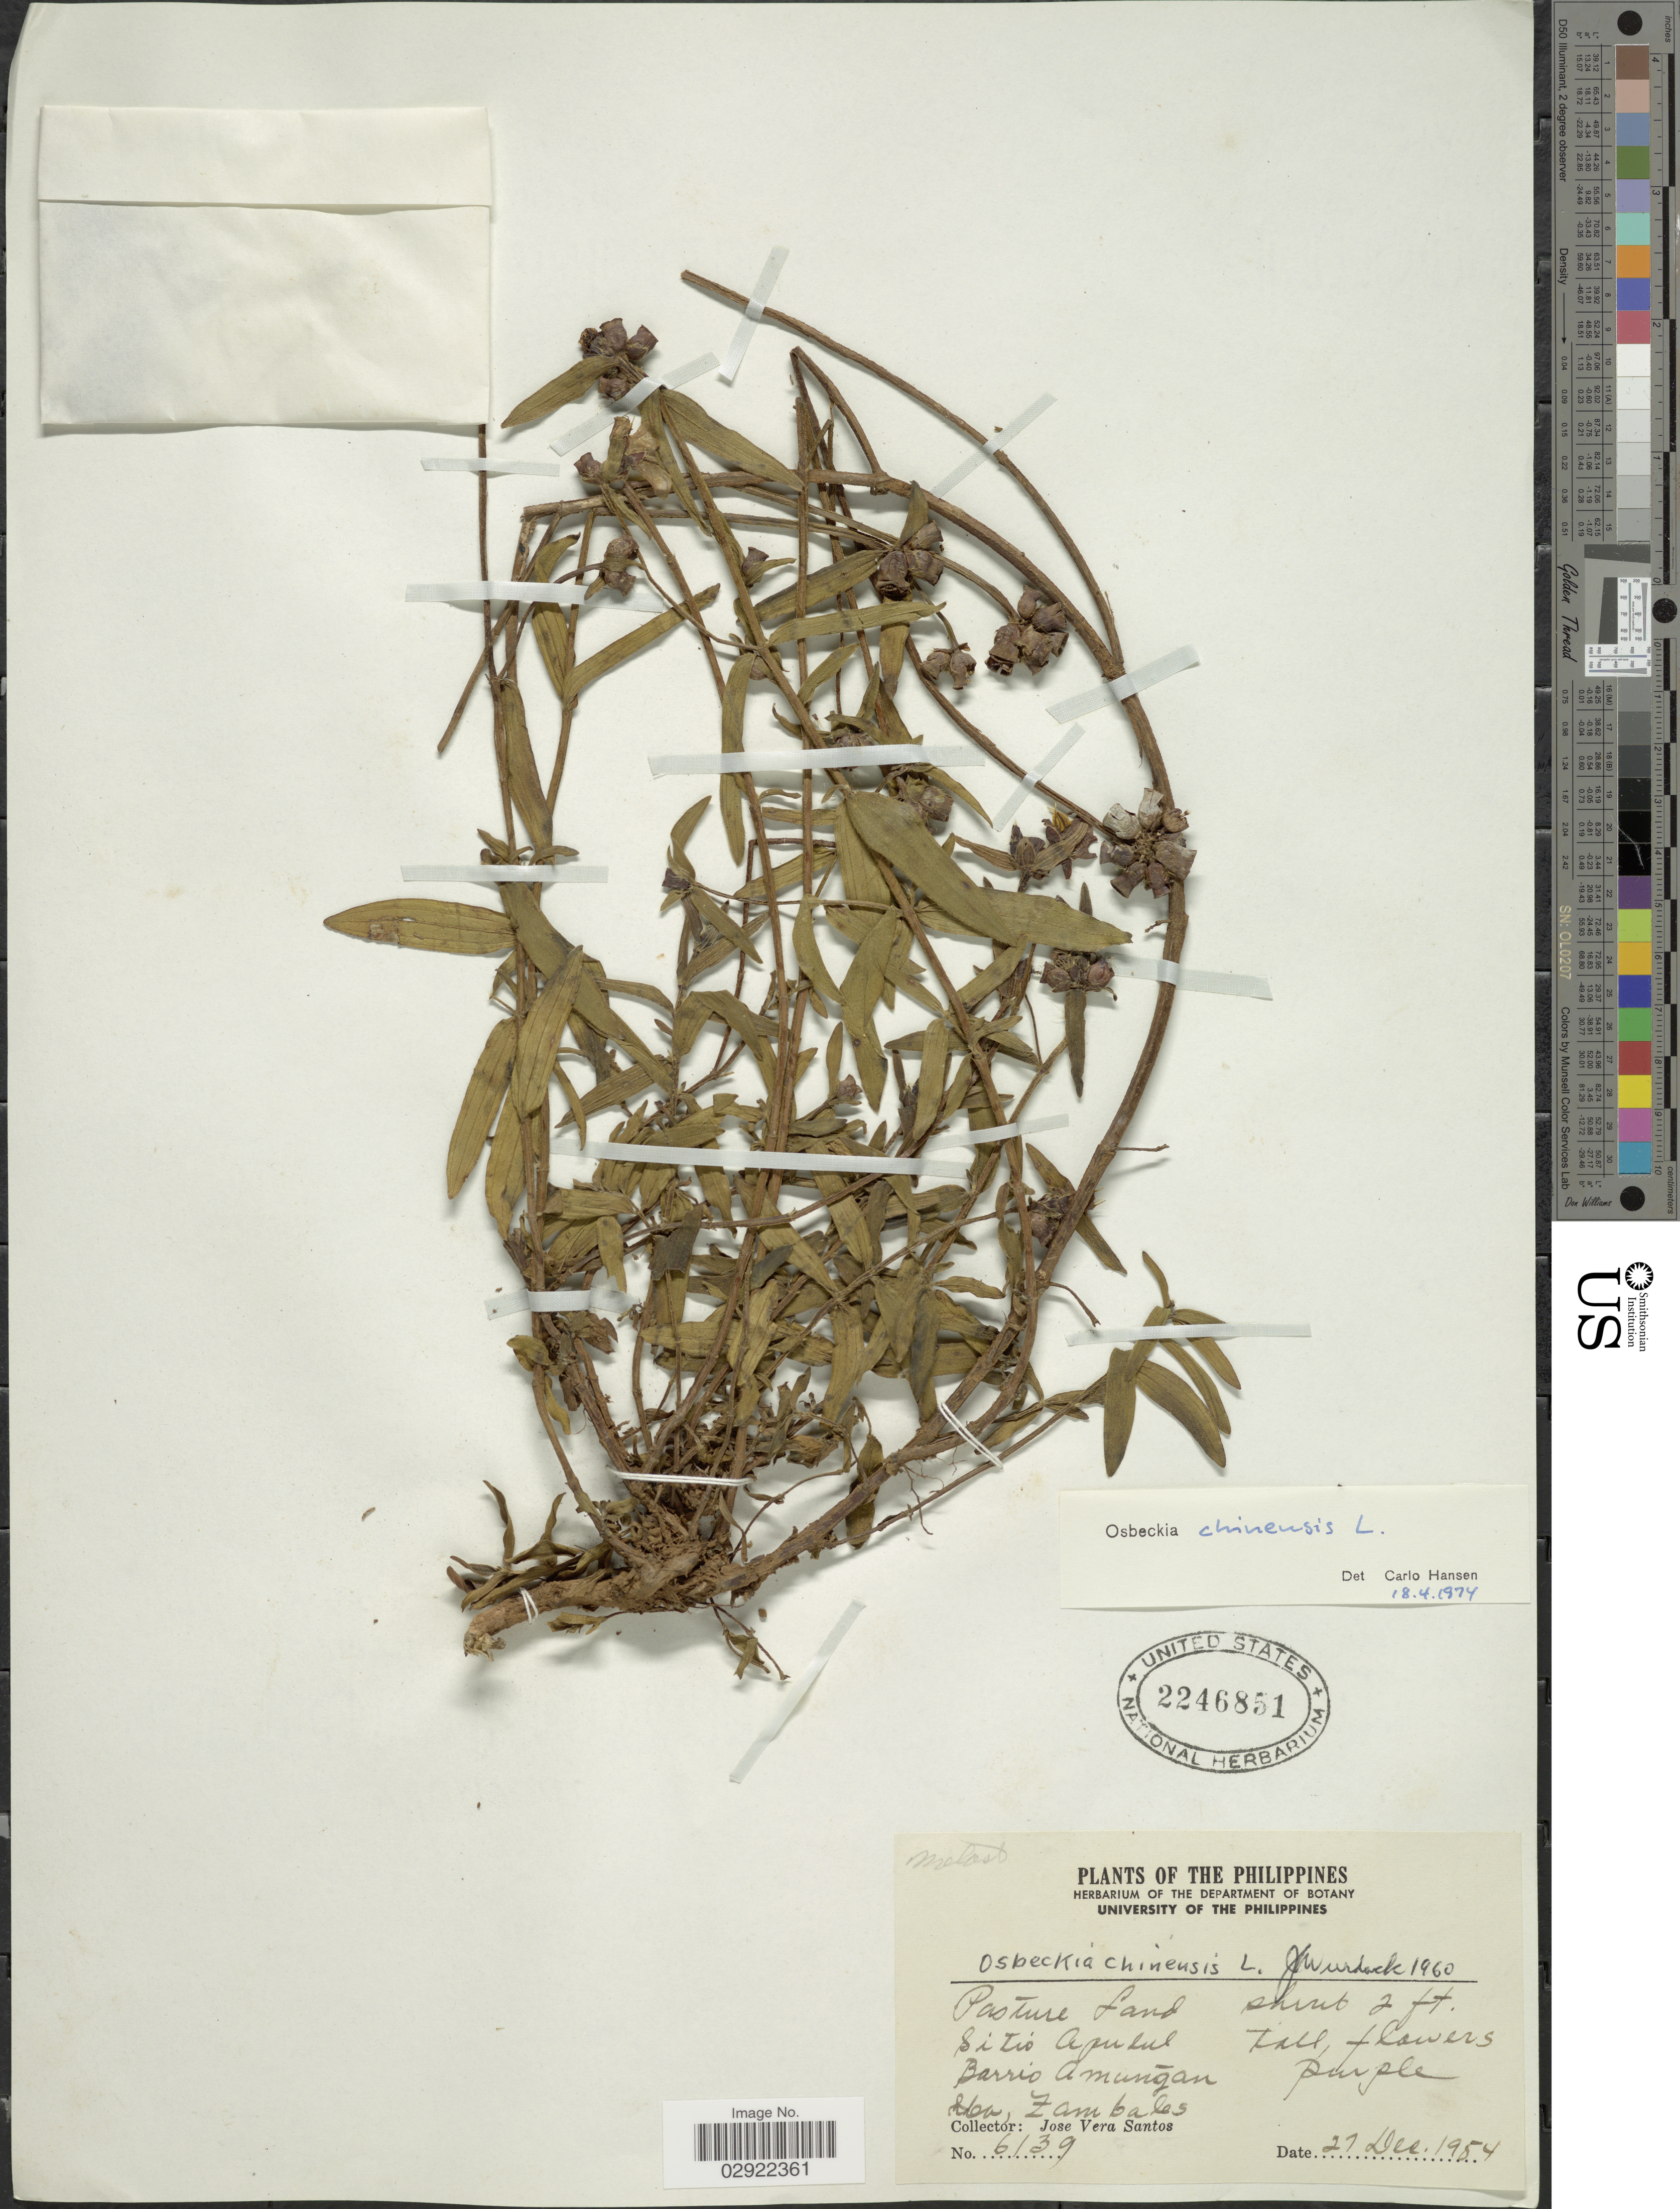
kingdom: Plantae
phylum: Tracheophyta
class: Magnoliopsida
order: Myrtales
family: Melastomataceae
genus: Osbeckia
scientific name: Osbeckia chinensis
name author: L.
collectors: J. V. Santos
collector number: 6139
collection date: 1954-12-27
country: Philippines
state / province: Central Luzon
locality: Sitio Apuluk . Barrio Amungan. Iba, Zambales.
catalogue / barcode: US 2246851